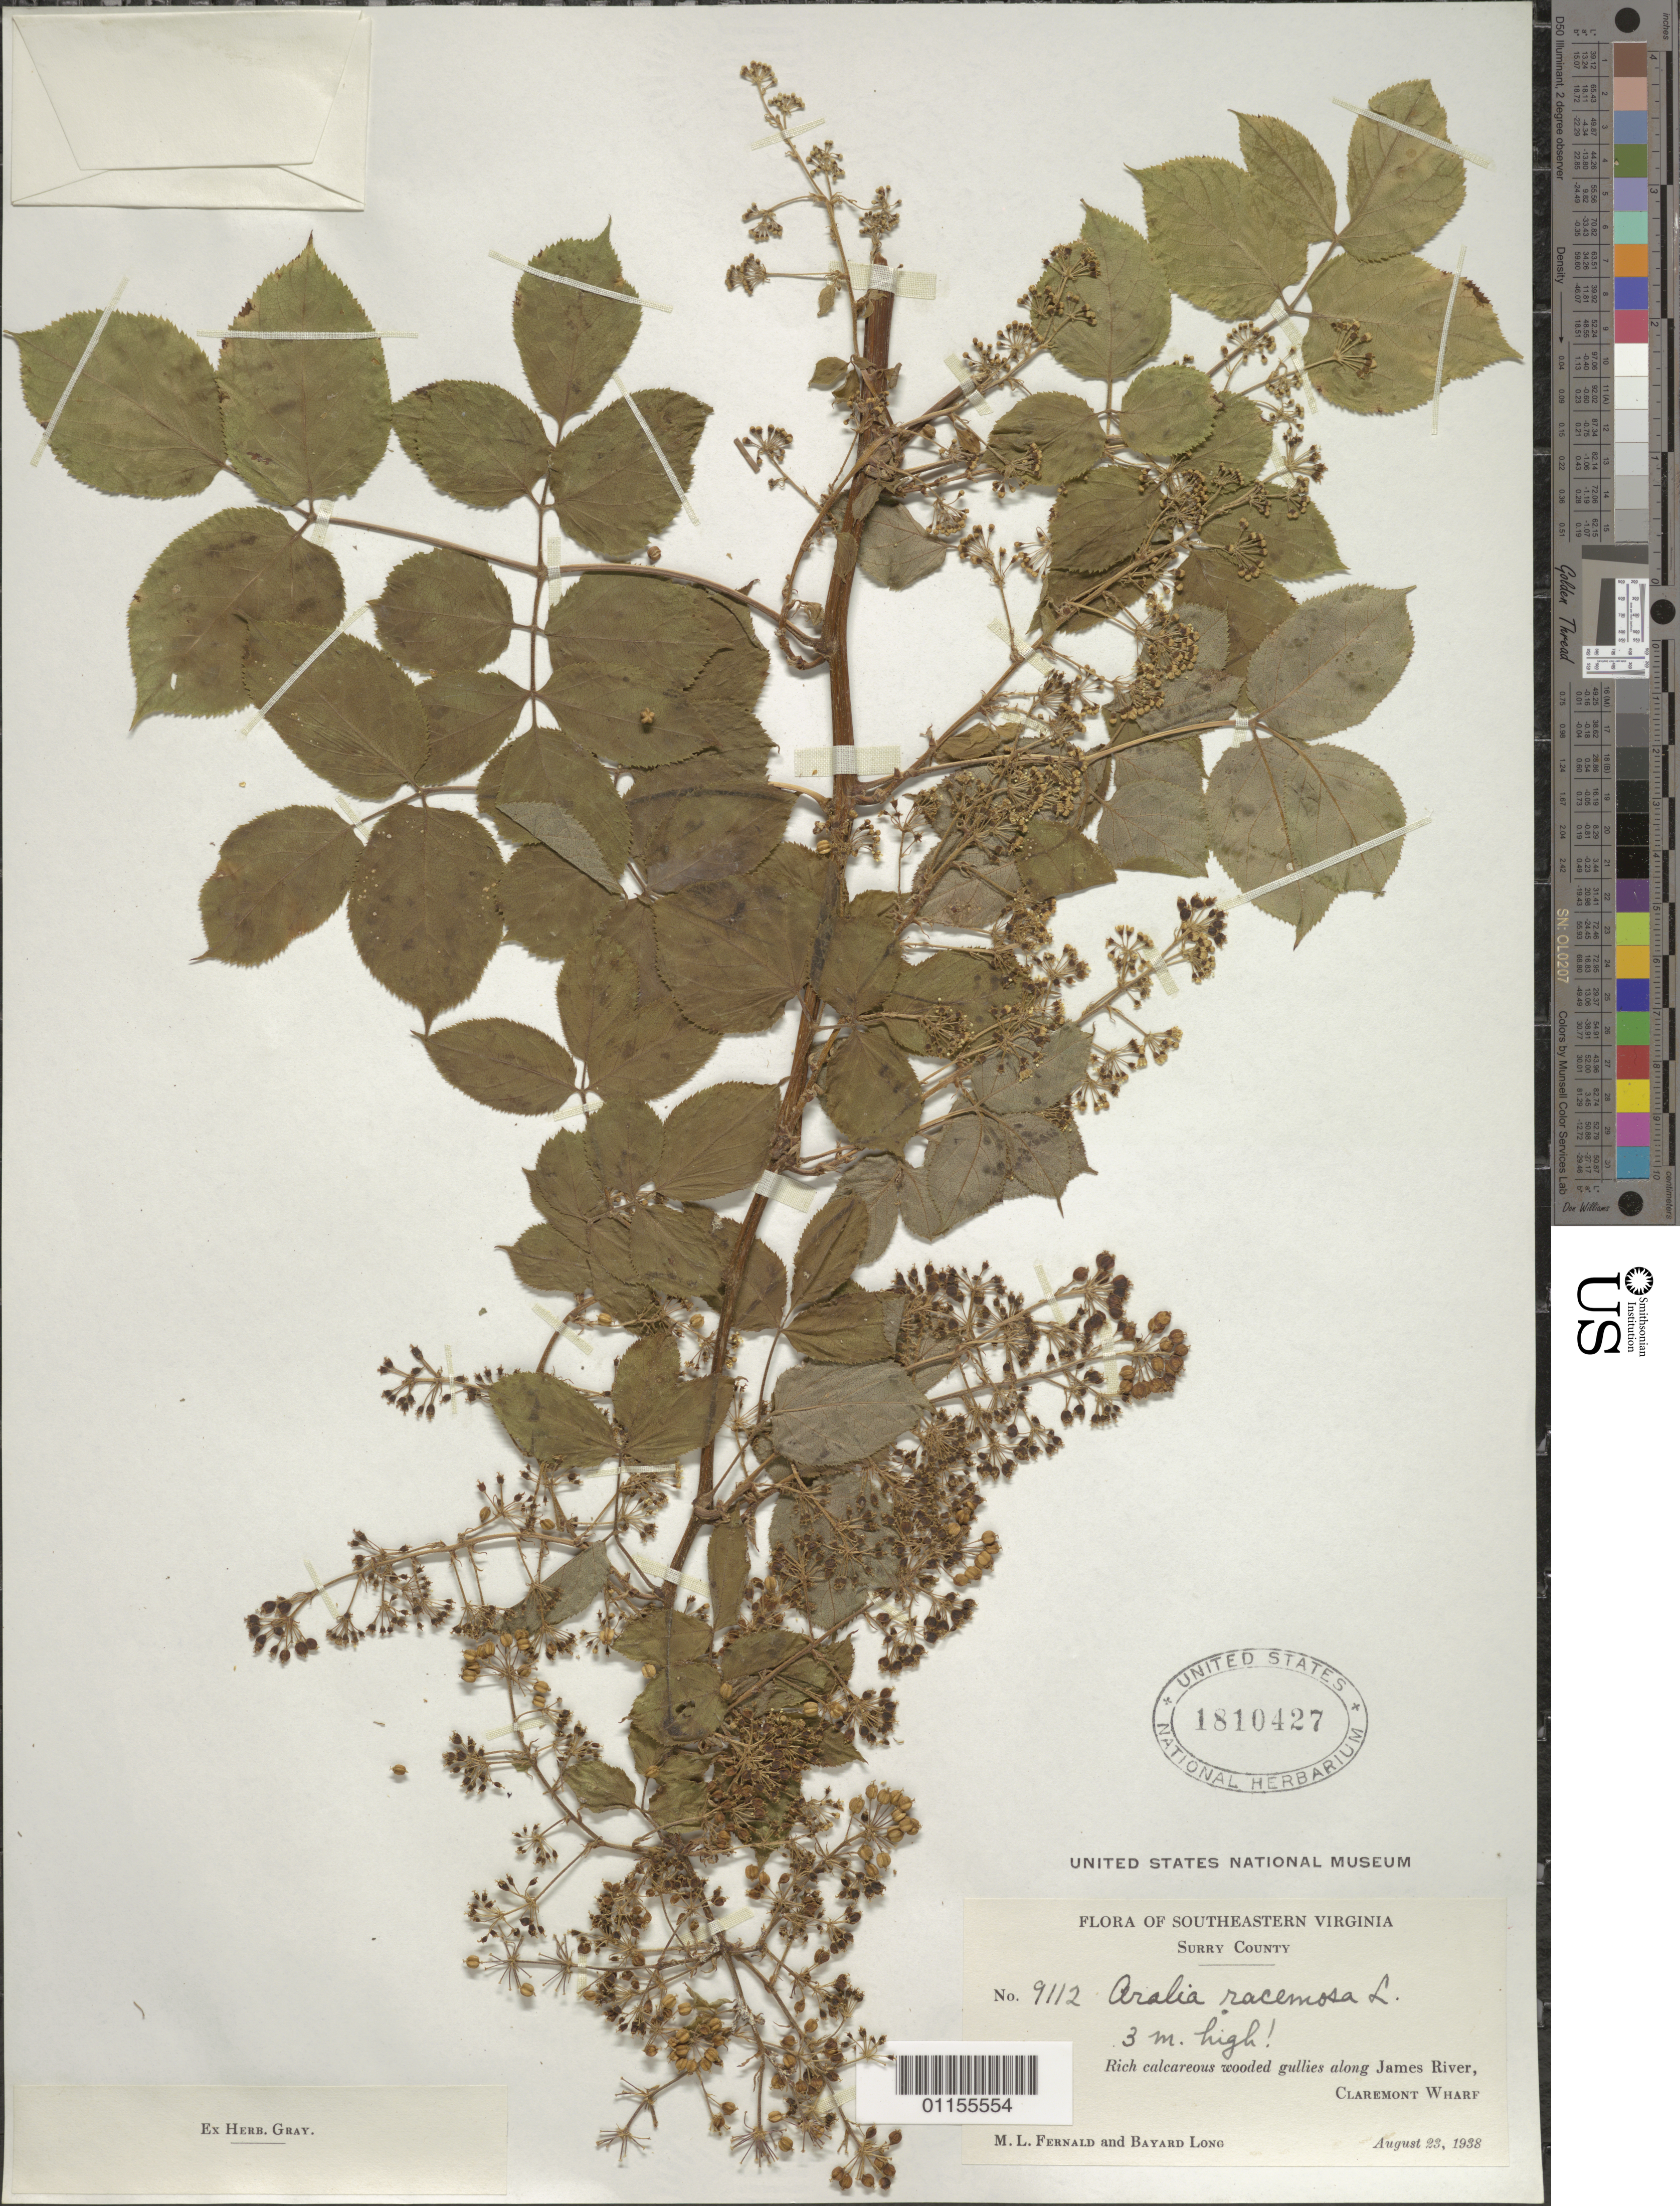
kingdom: Plantae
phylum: Tracheophyta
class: Magnoliopsida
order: Apiales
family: Araliaceae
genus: Aralia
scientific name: Aralia racemosa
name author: L.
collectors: M. L. Fernald & B. H. Long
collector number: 9112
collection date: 1938-08-23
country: United States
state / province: Virginia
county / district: Surry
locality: Along James River. Claremont Wharf.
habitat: Rich calcareous wooded gullies along river.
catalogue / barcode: US 1810427